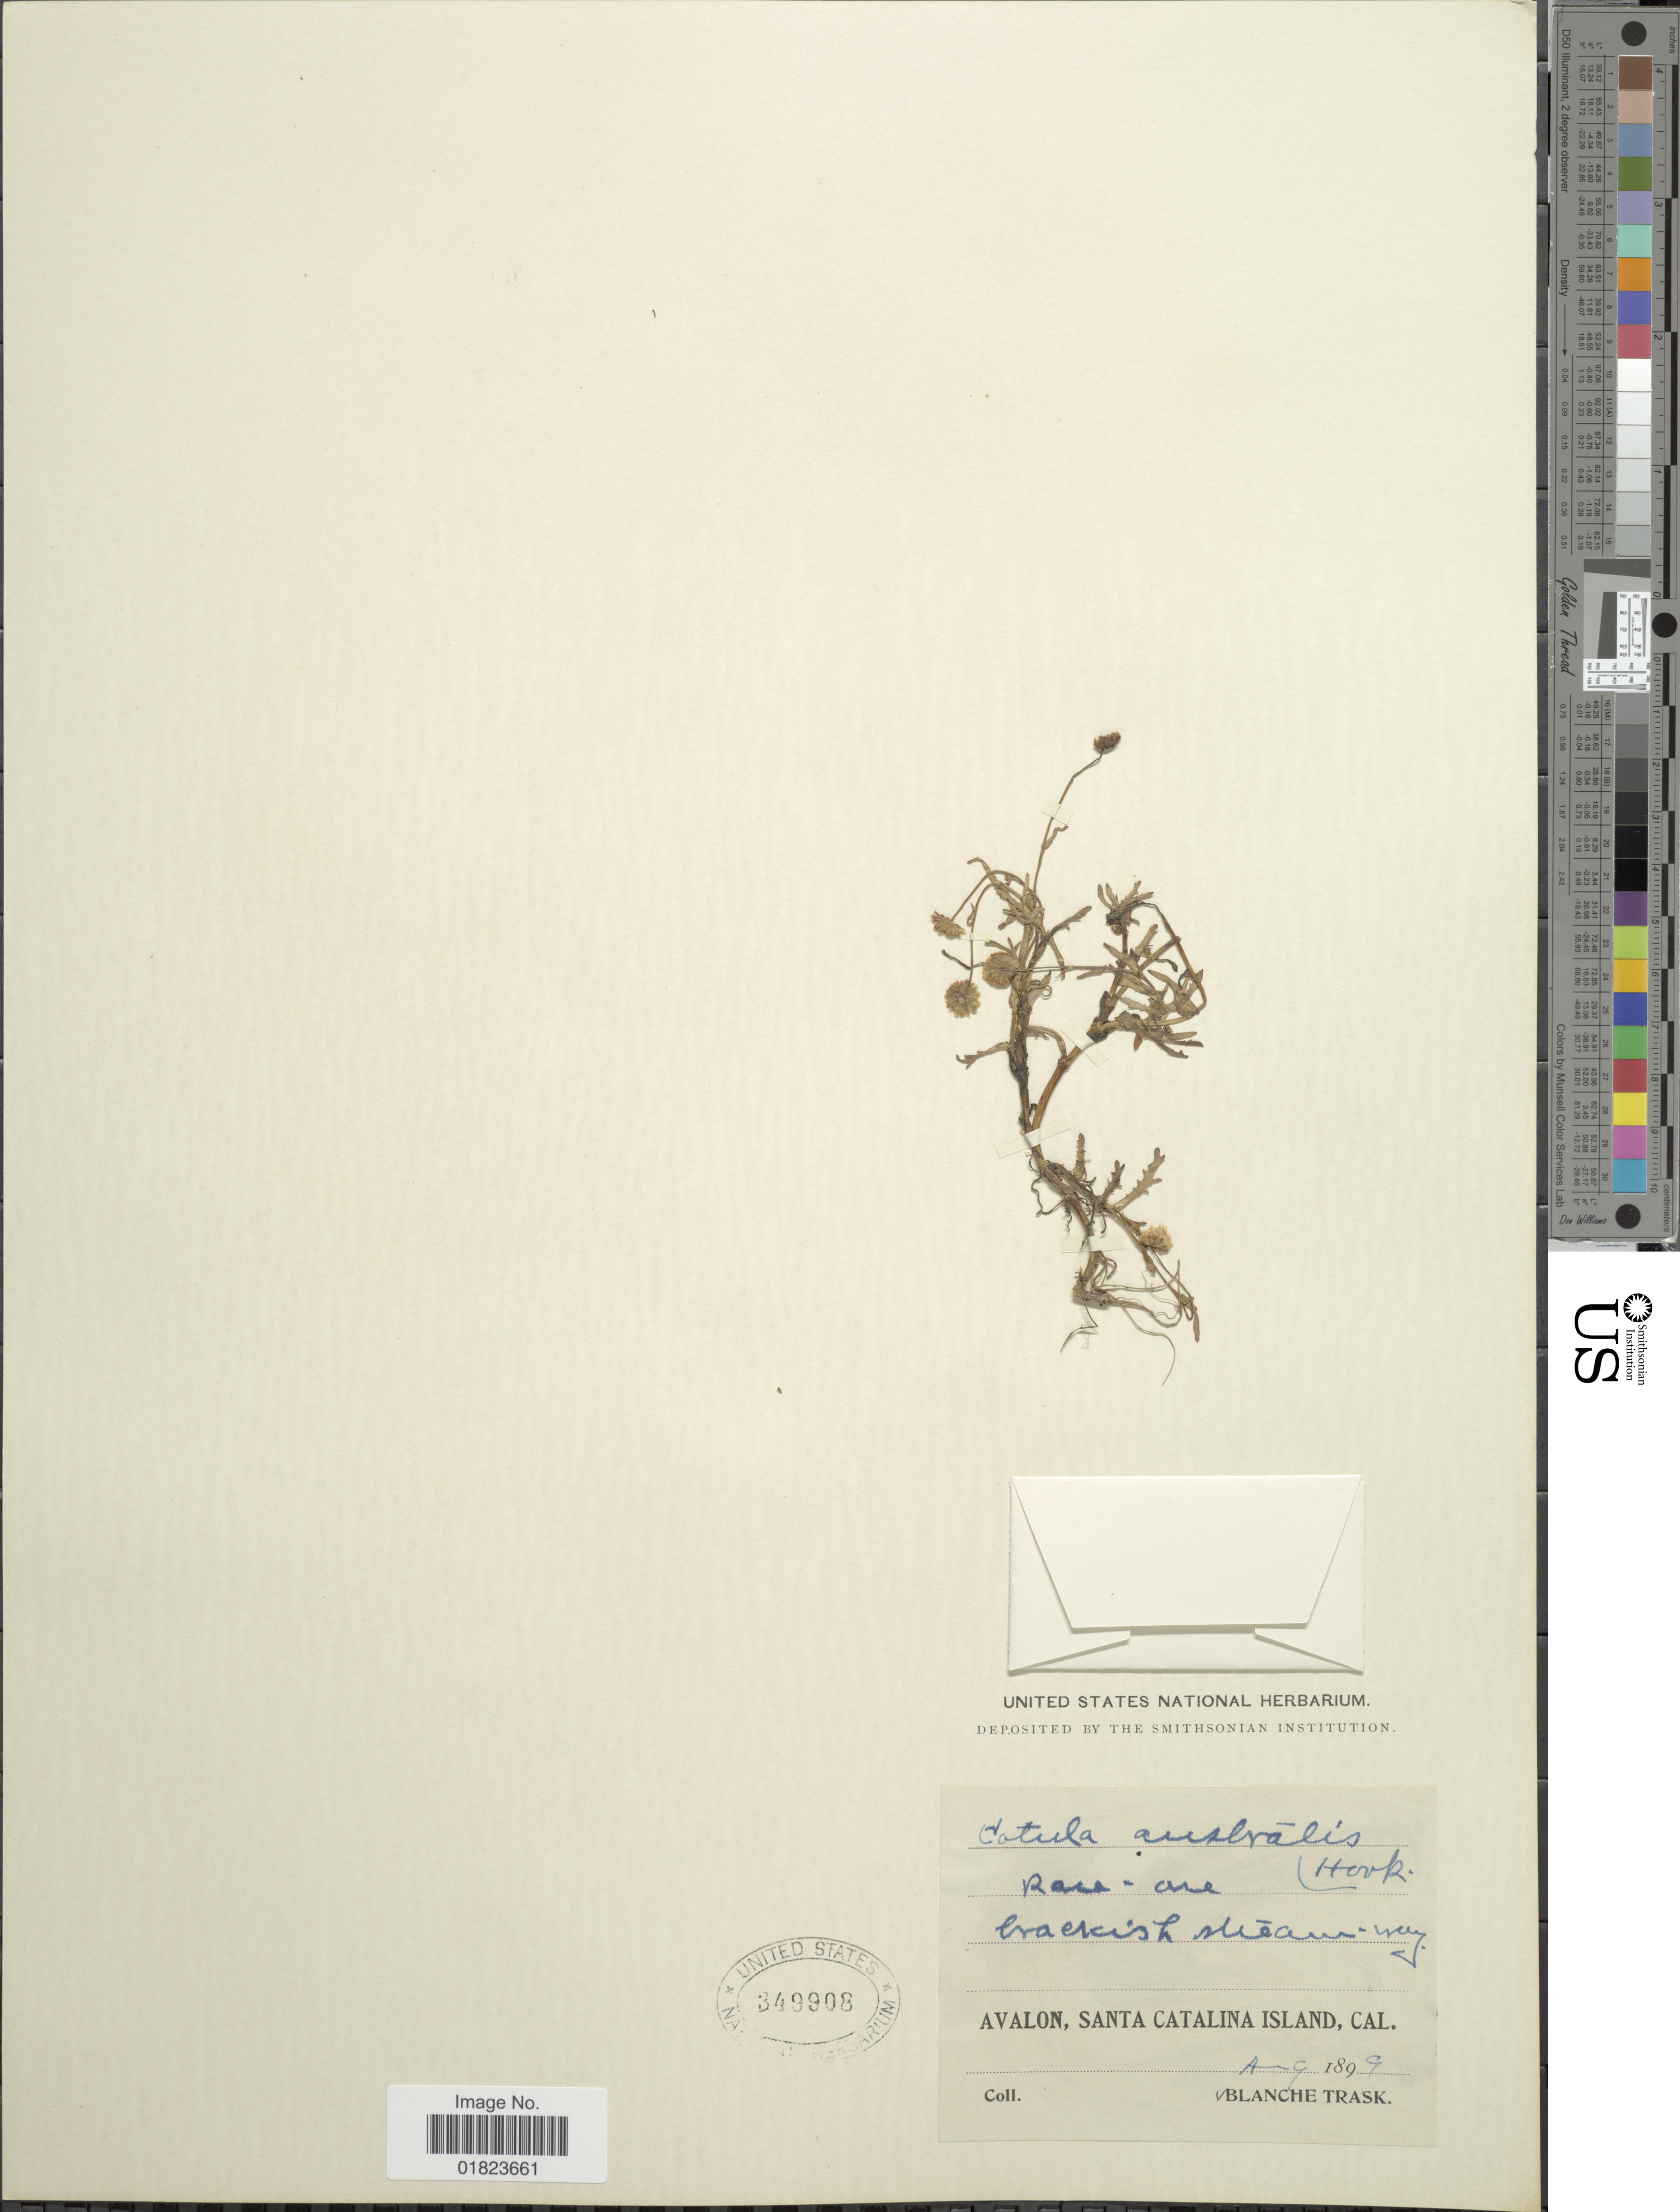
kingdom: Plantae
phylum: Tracheophyta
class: Magnoliopsida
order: Asterales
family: Asteraceae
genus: Cotula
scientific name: Cotula coronopifolia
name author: L.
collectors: B. Trask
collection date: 1899-08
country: United States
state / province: California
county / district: Los Angeles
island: Santa Catalina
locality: Avalon, Santa Catalina Island, Cal.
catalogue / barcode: US 349908